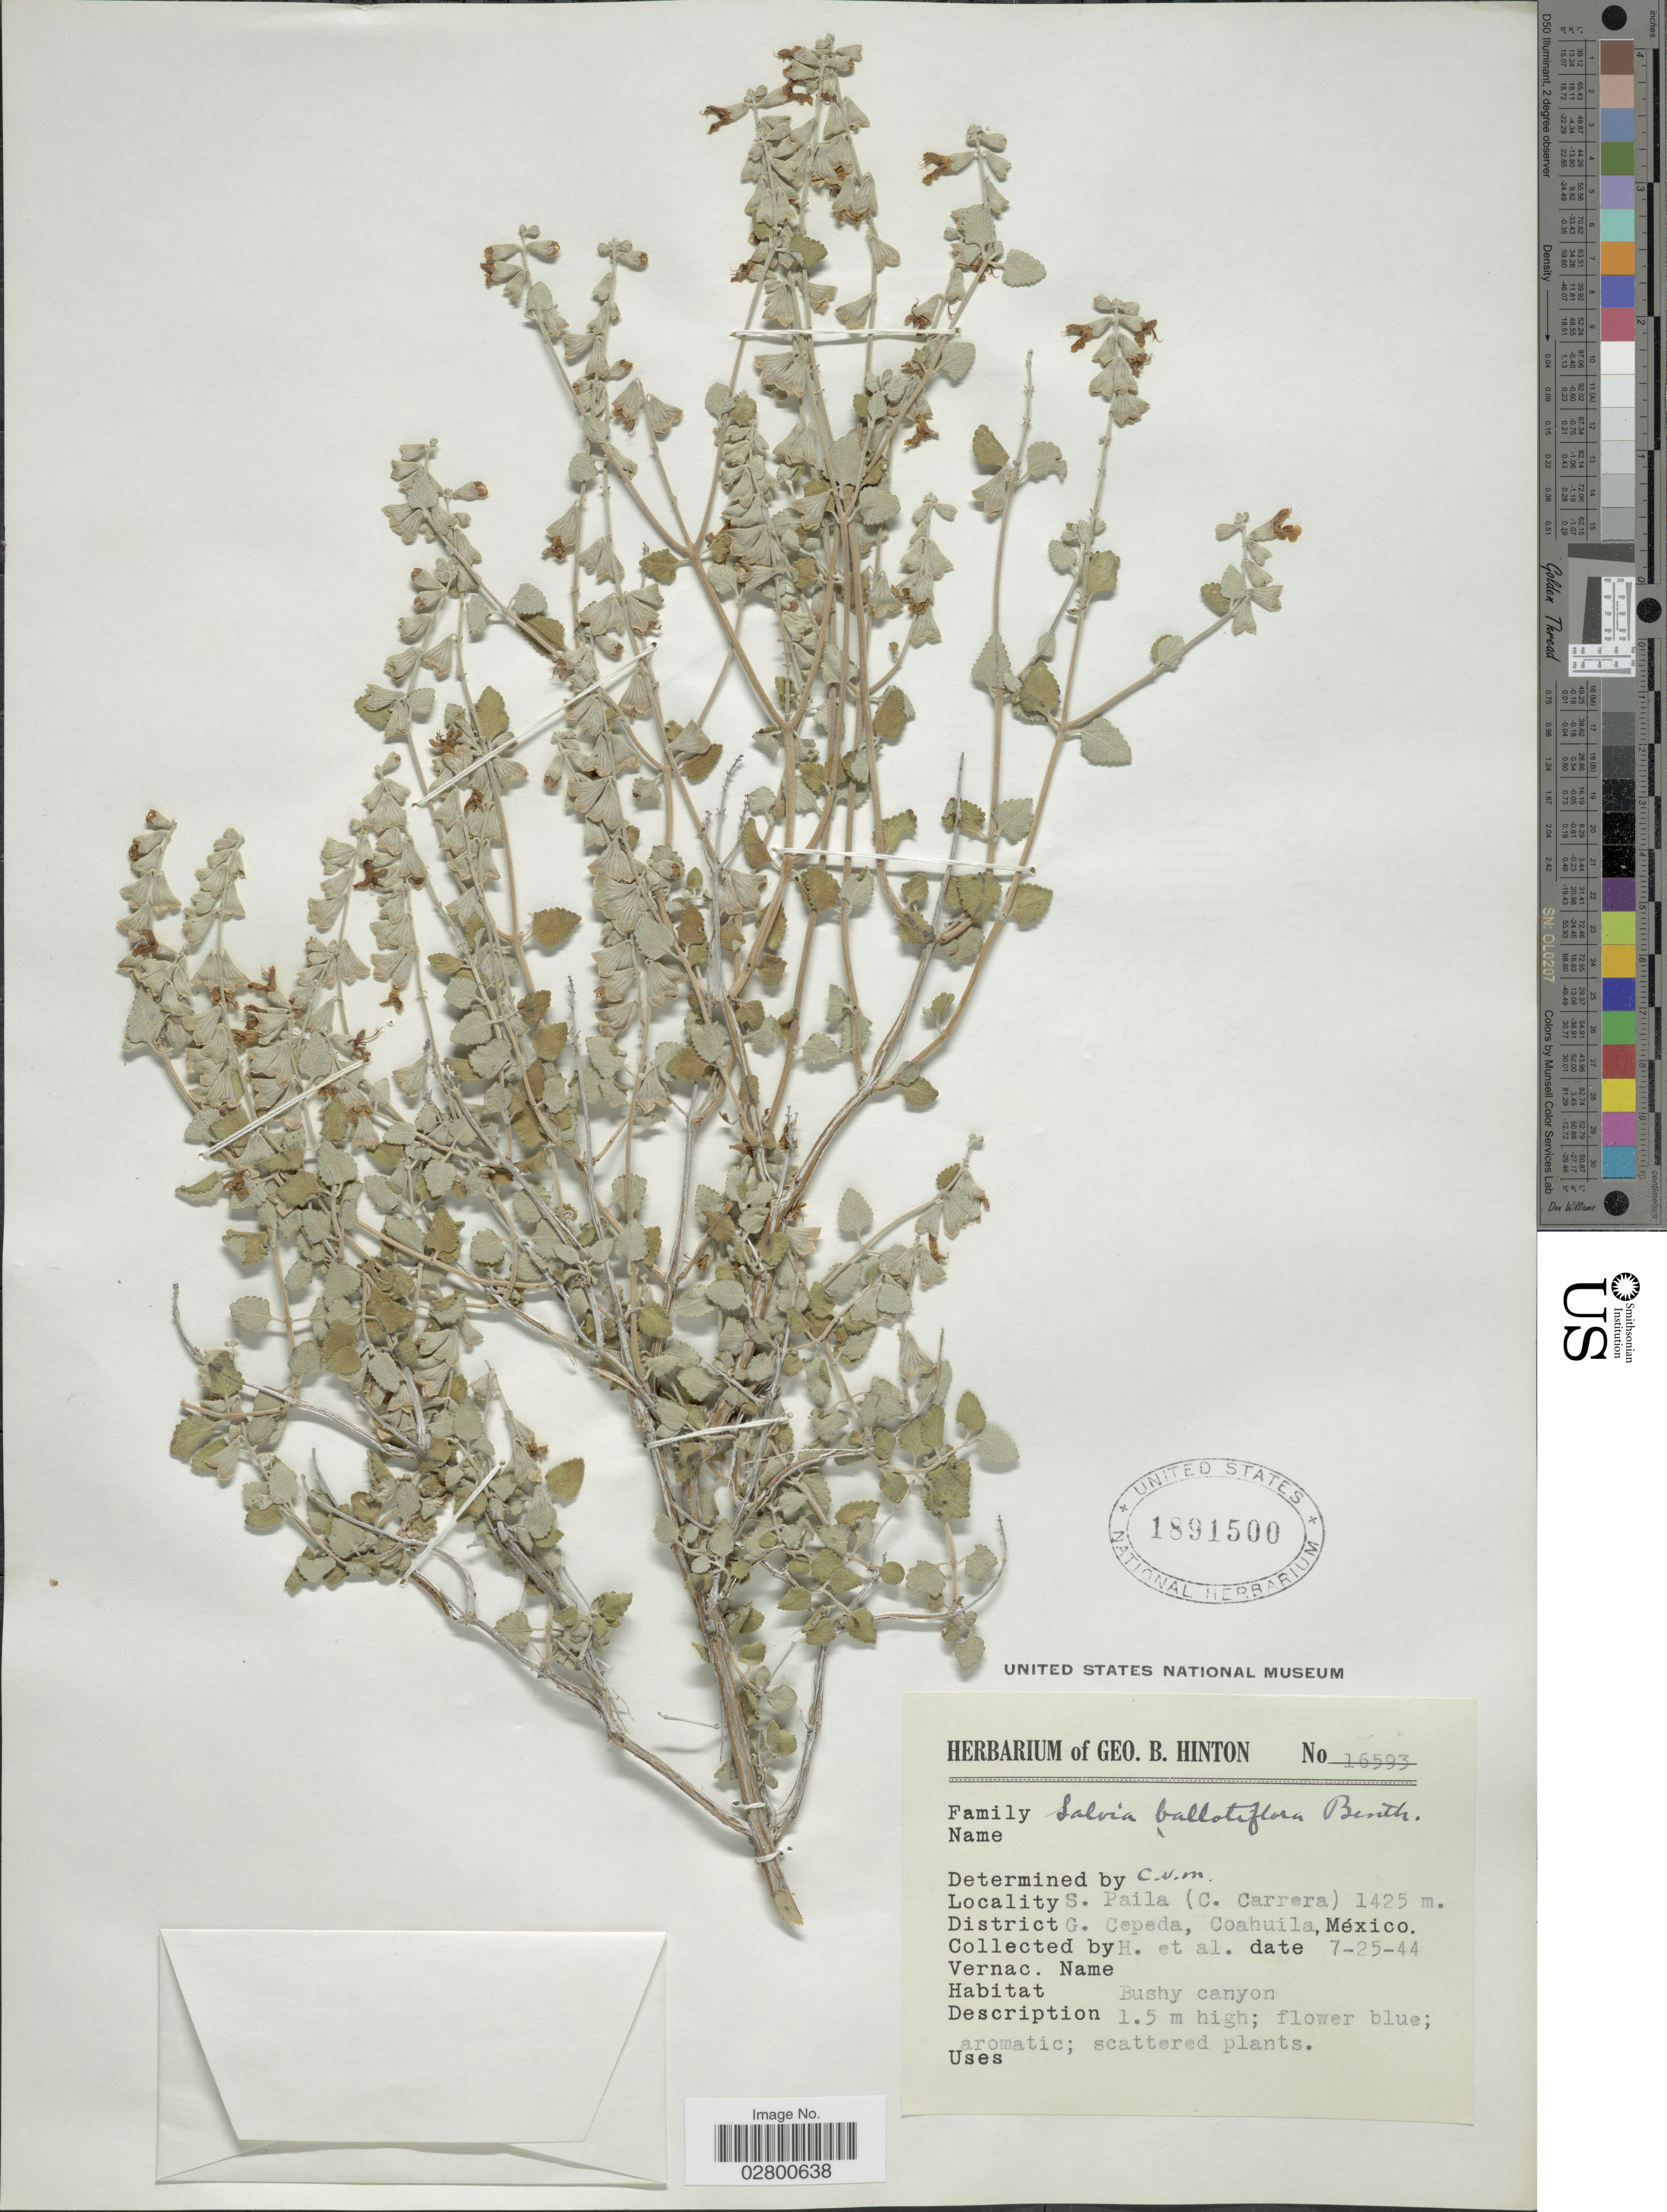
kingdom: Plantae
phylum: Tracheophyta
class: Magnoliopsida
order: Lamiales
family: Lamiaceae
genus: Salvia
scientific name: Salvia ballotiflora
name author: Benth.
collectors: G. B. Hinton & et al.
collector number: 16593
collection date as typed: Transcribed d/m/y: 25/7/44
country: Mexico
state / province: Coahuila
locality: S. Paila (C. Carrera), District G. Cepeda.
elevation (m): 1425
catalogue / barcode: US 1891500